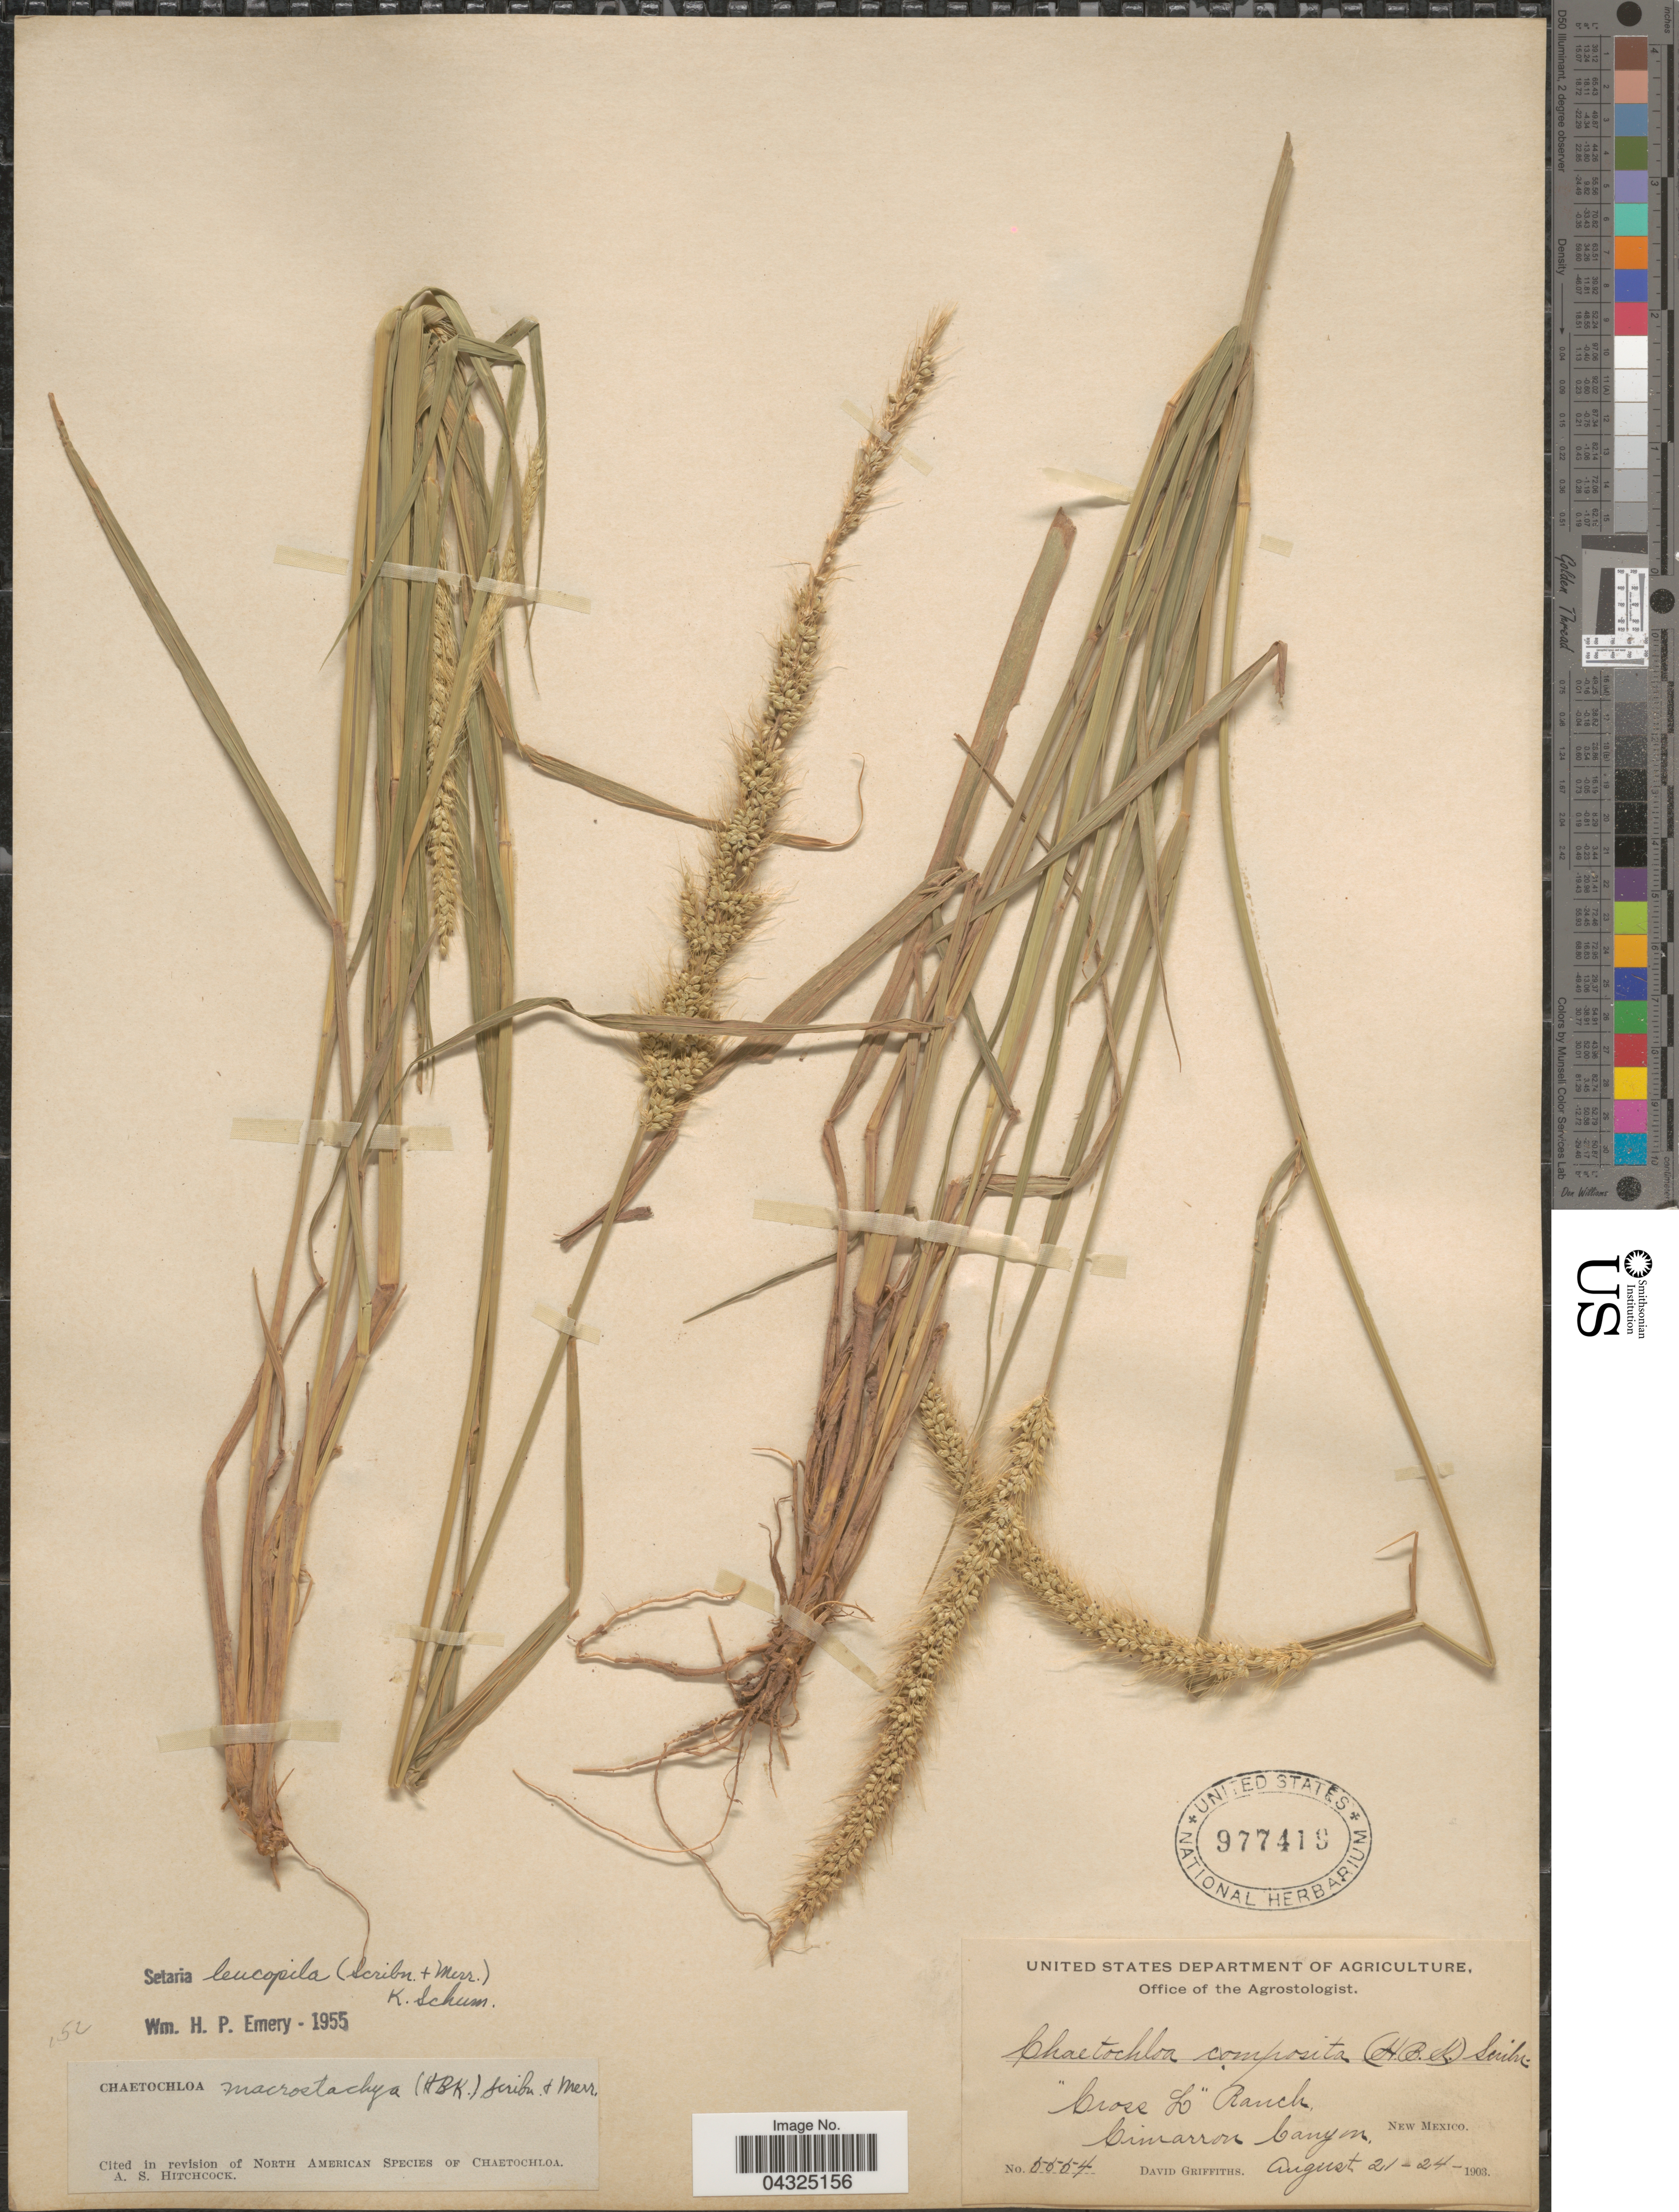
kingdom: Plantae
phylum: Tracheophyta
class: Liliopsida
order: Poales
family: Poaceae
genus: Setaria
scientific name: Setaria leucopila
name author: (Scribn. & Merr.) K. Schum.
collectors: D. Griffiths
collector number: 5554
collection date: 1903-08-21/1903-08-24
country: United States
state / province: New Mexico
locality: Cross L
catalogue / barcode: US 977419